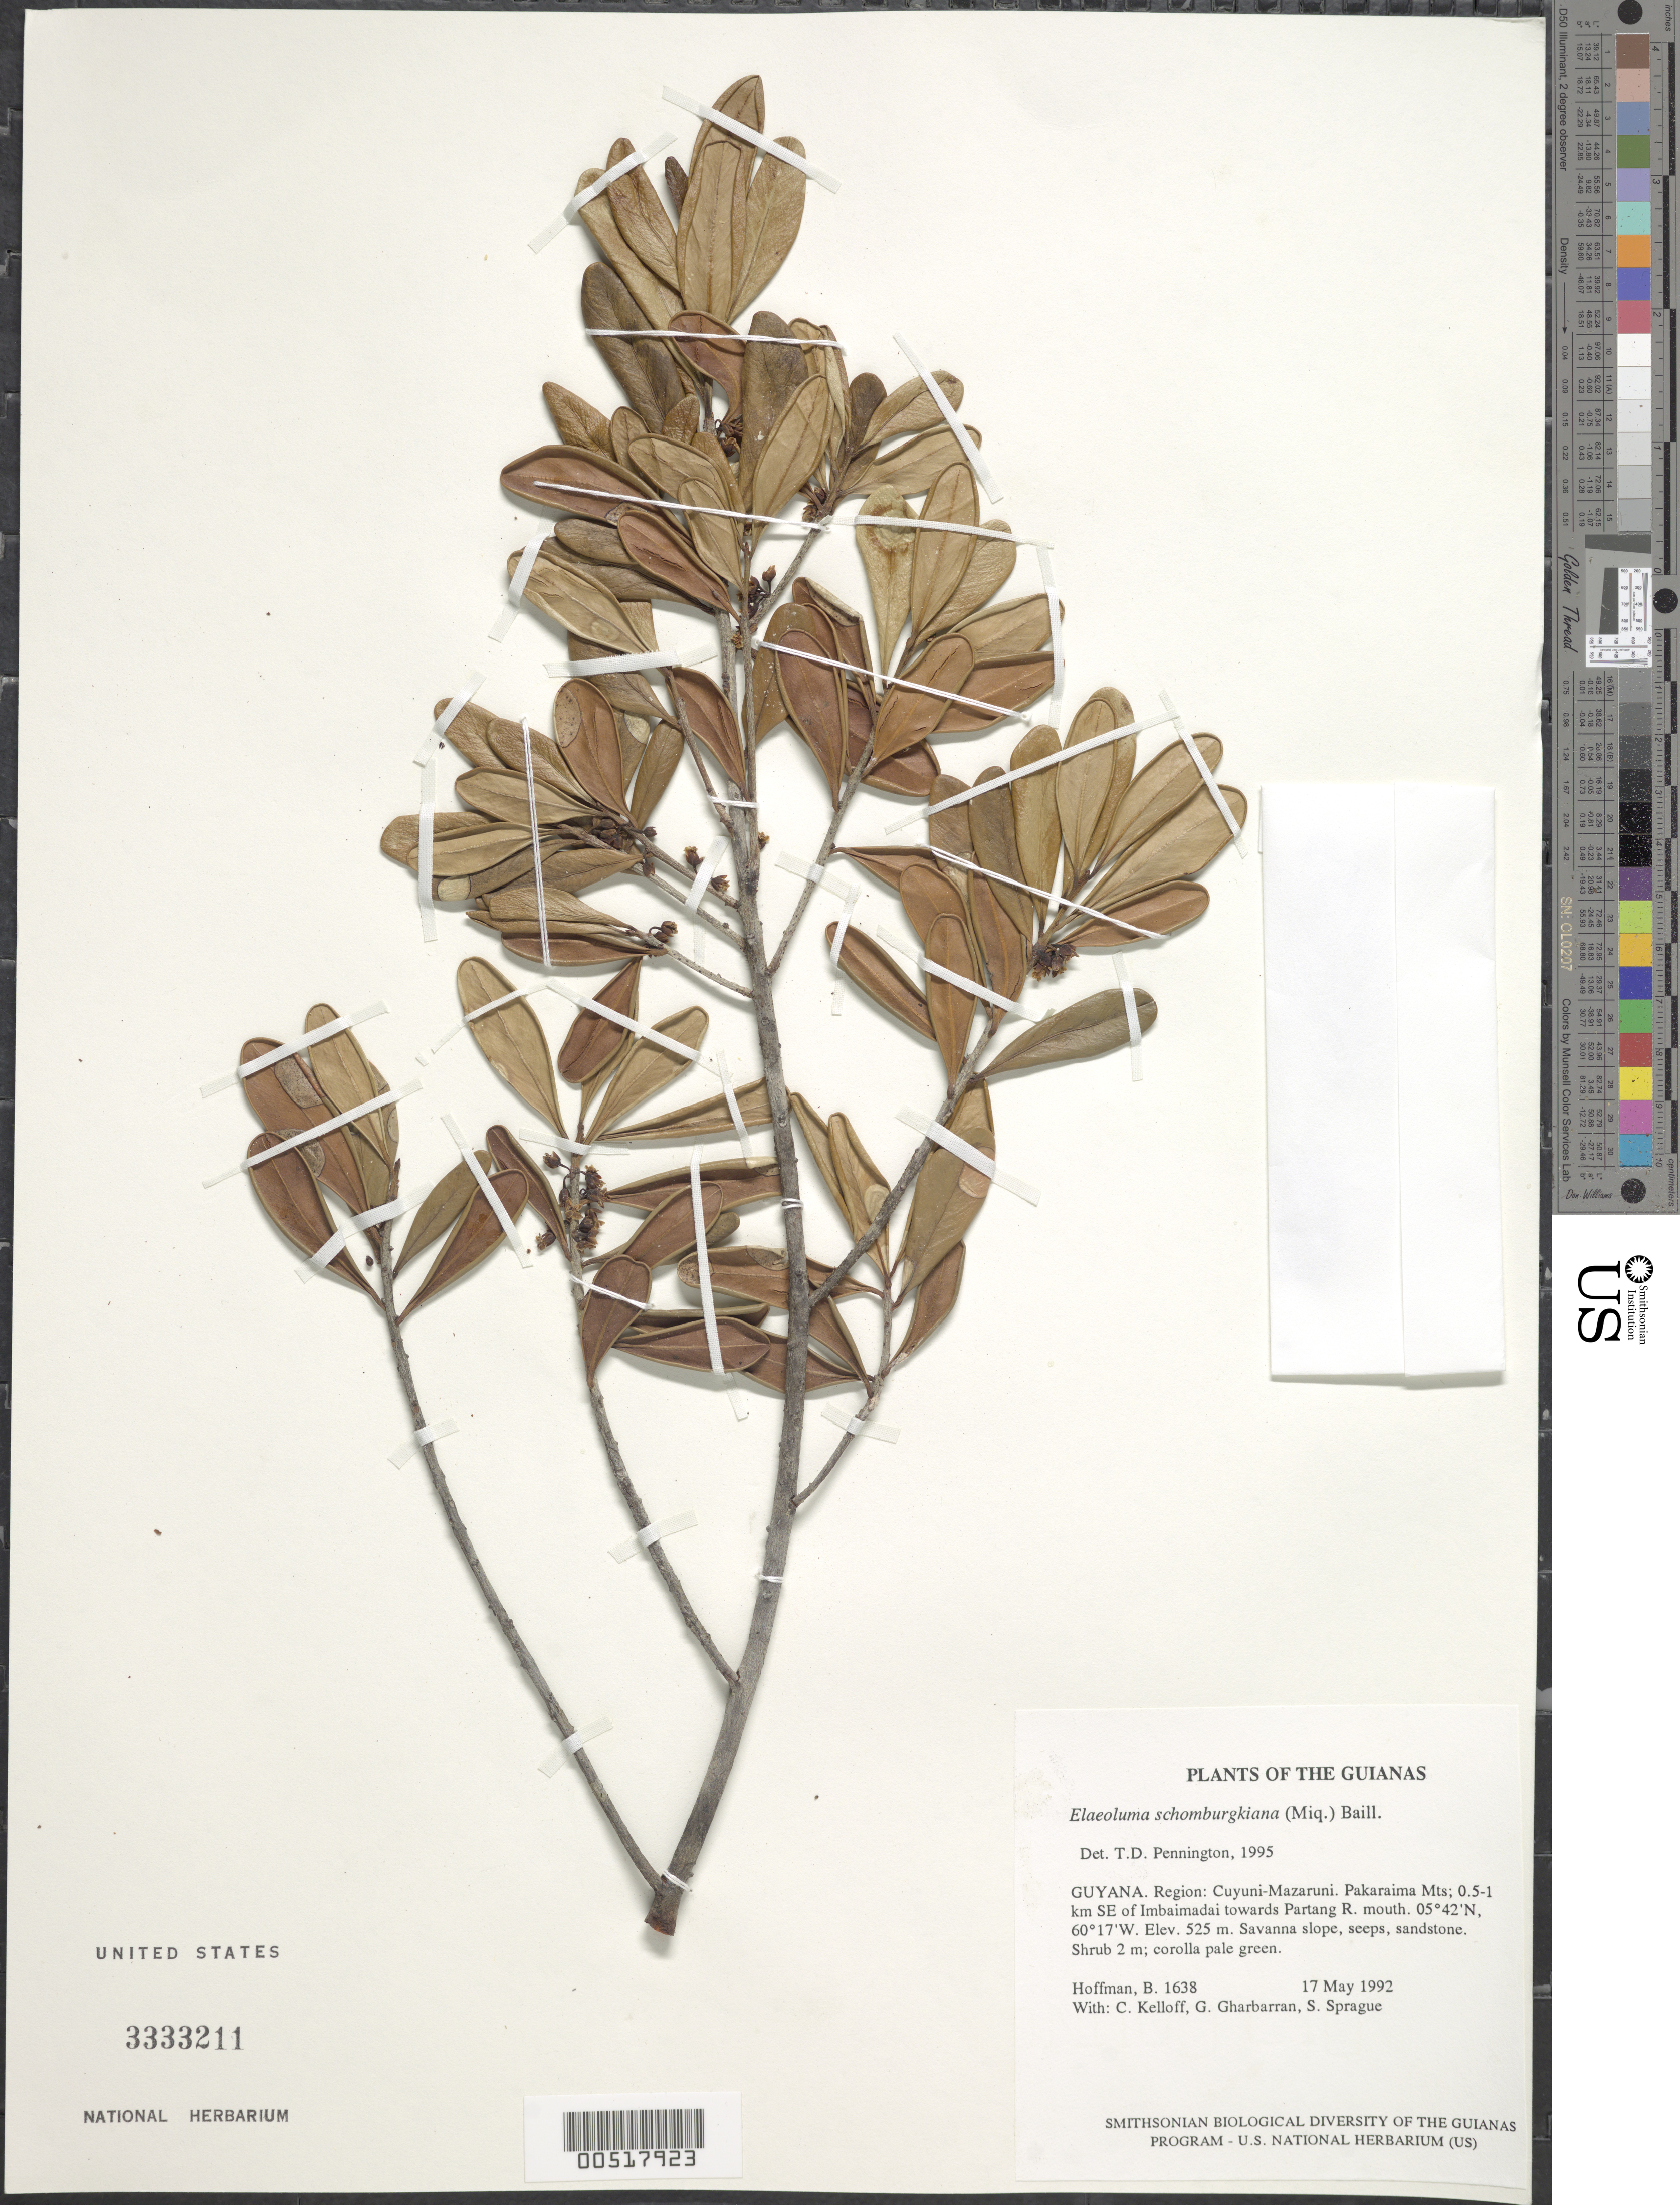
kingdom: Plantae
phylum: Tracheophyta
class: Magnoliopsida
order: Ericales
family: Sapotaceae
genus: Elaeoluma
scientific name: Elaeoluma schomburgkiana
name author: (Miq.) Baill.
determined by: Pennington, T. D., (K)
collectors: B. Hoffman, C. L. Kelloff, G. Gharbarran & S. Sprague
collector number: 1638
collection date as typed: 17 May 1992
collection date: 1992-05-17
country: Guyana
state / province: Cuyuni-Mazaruni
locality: Pakaraima Mts; 0.5-1 km SE of Imbaimadai towards Partang River mouth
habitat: Savanna slope, seeps, sandstone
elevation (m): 525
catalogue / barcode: US 3333211